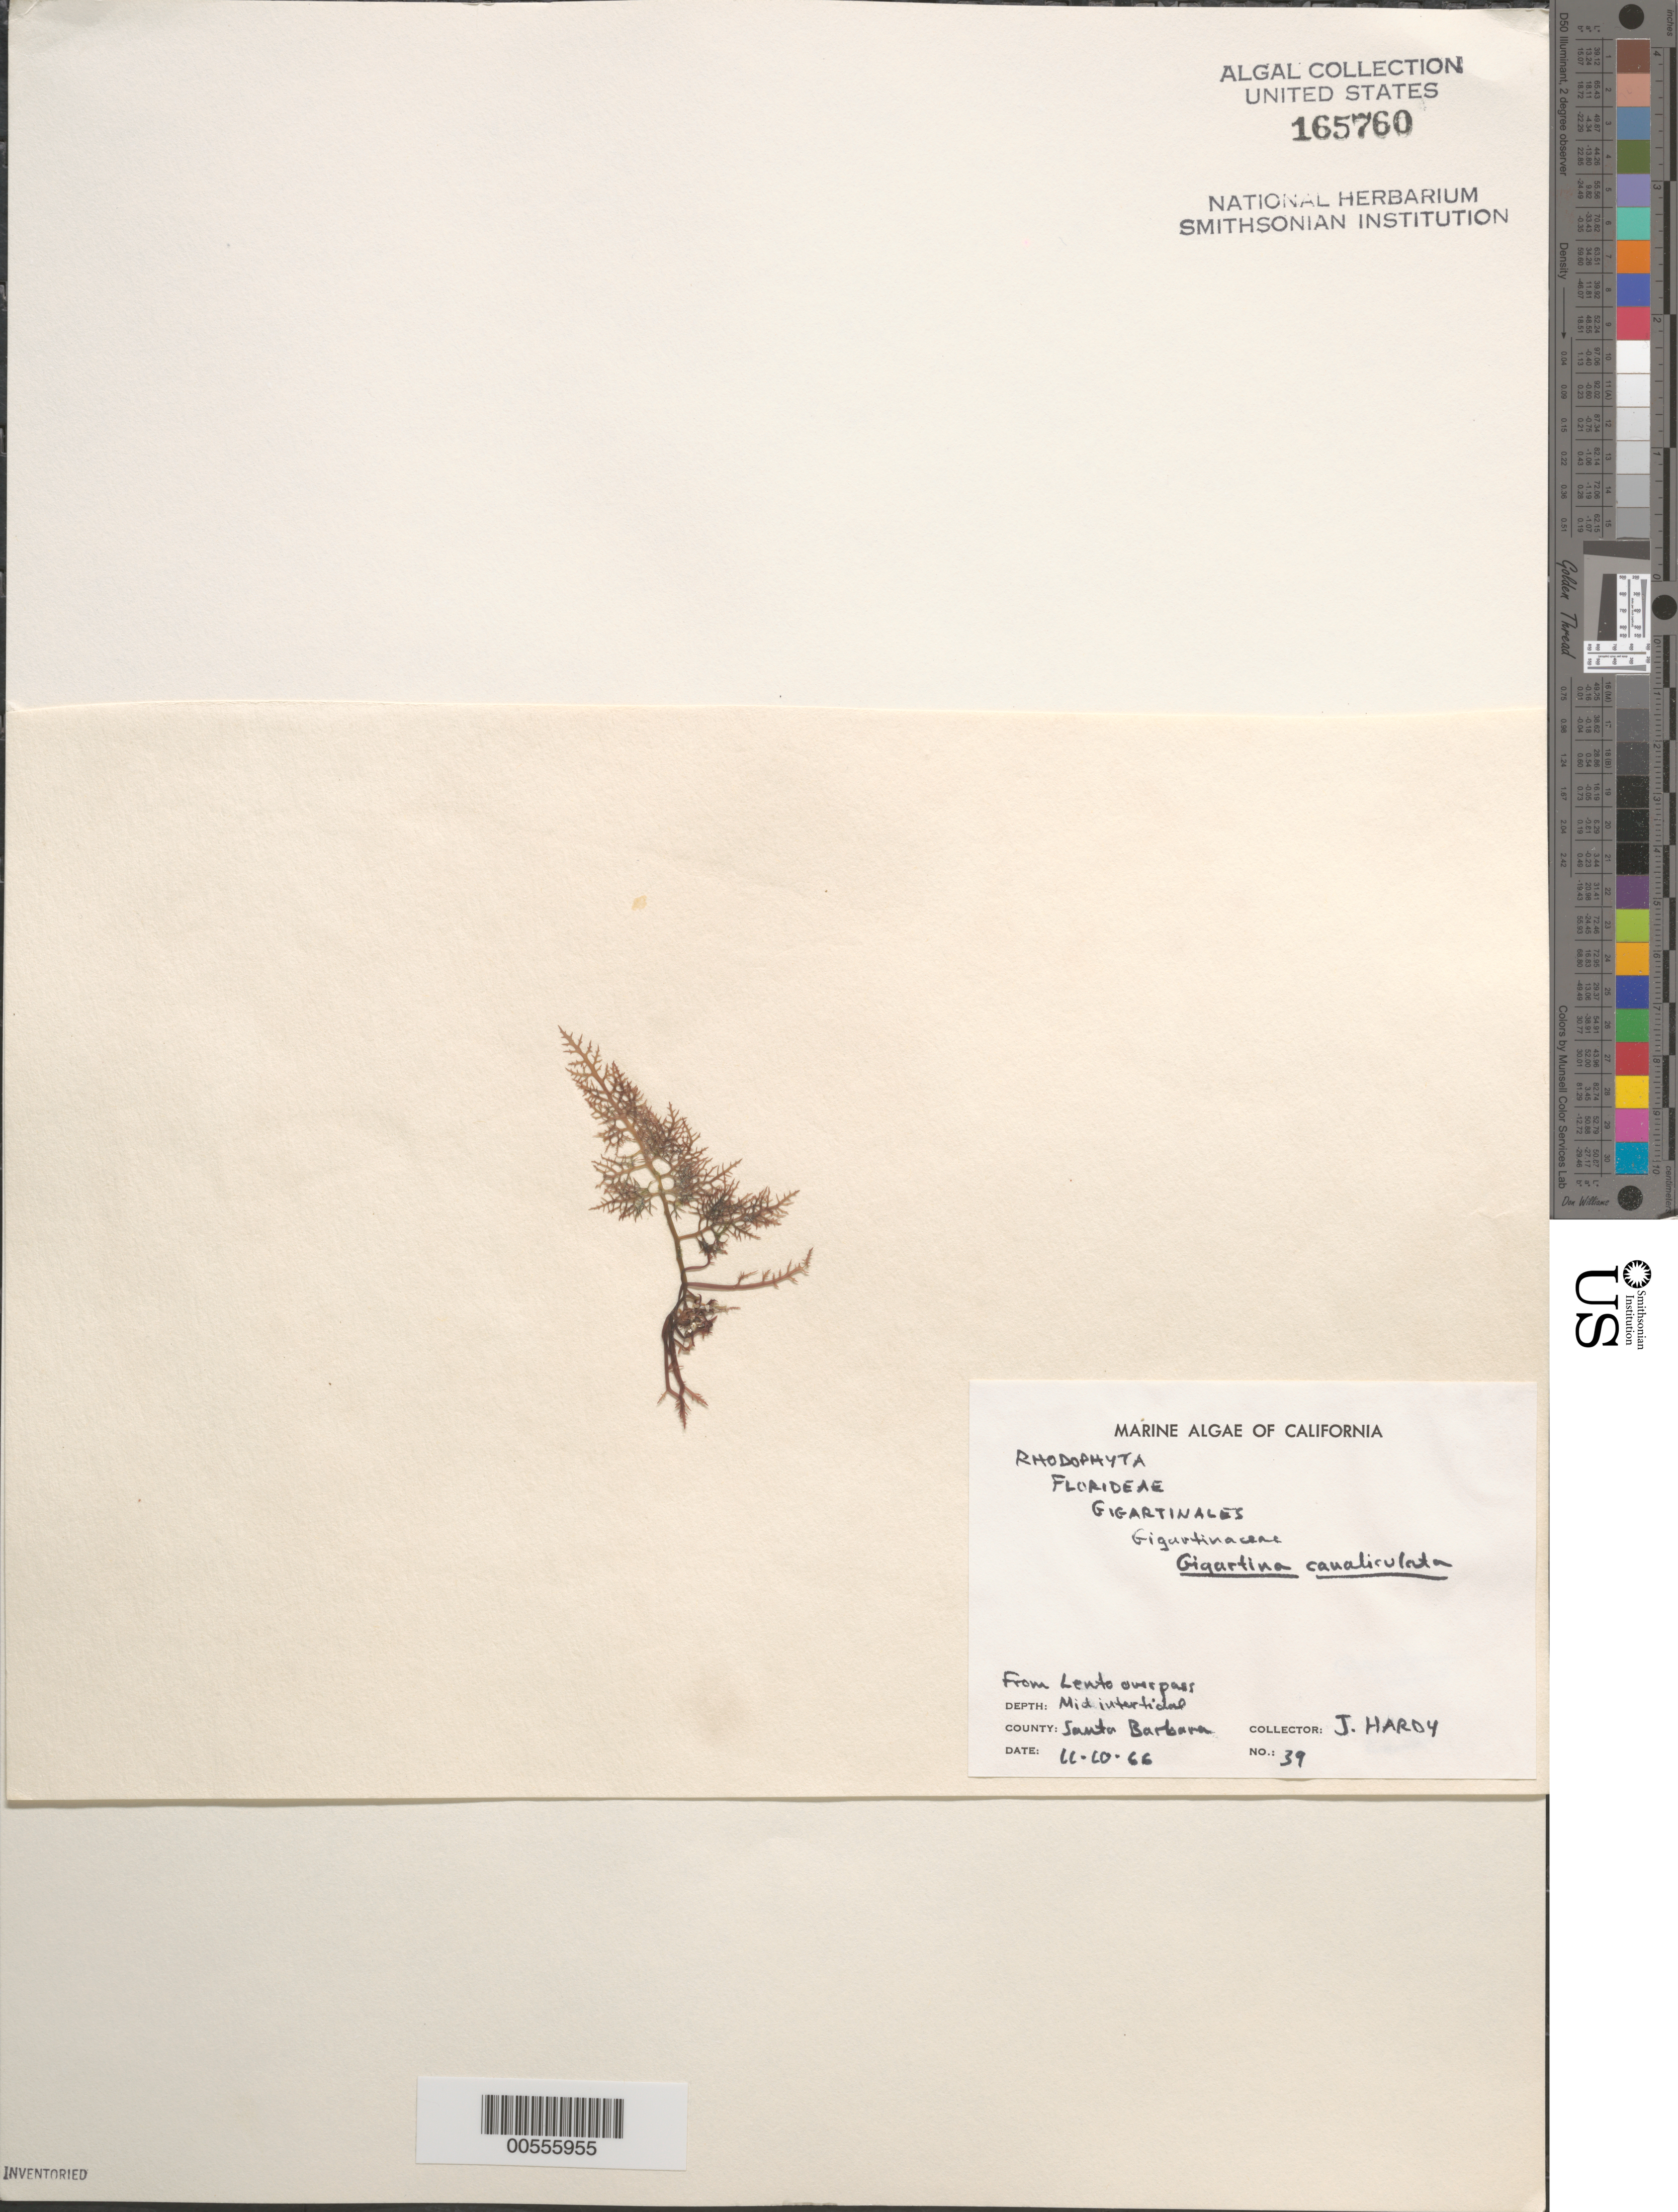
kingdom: Plantae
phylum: Rhodophyta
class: Florideophyceae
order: Gigartinales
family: Gigartinaceae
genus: Chondracanthus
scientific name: Chondracanthus canaliculatus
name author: (Harv.) Guiry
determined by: Algae name updating Project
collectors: J. Hardy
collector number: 39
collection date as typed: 10 Nov 1966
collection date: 1966-11-10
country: United States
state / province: California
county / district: Santa Barbara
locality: Lento Overpass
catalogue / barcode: US 165760